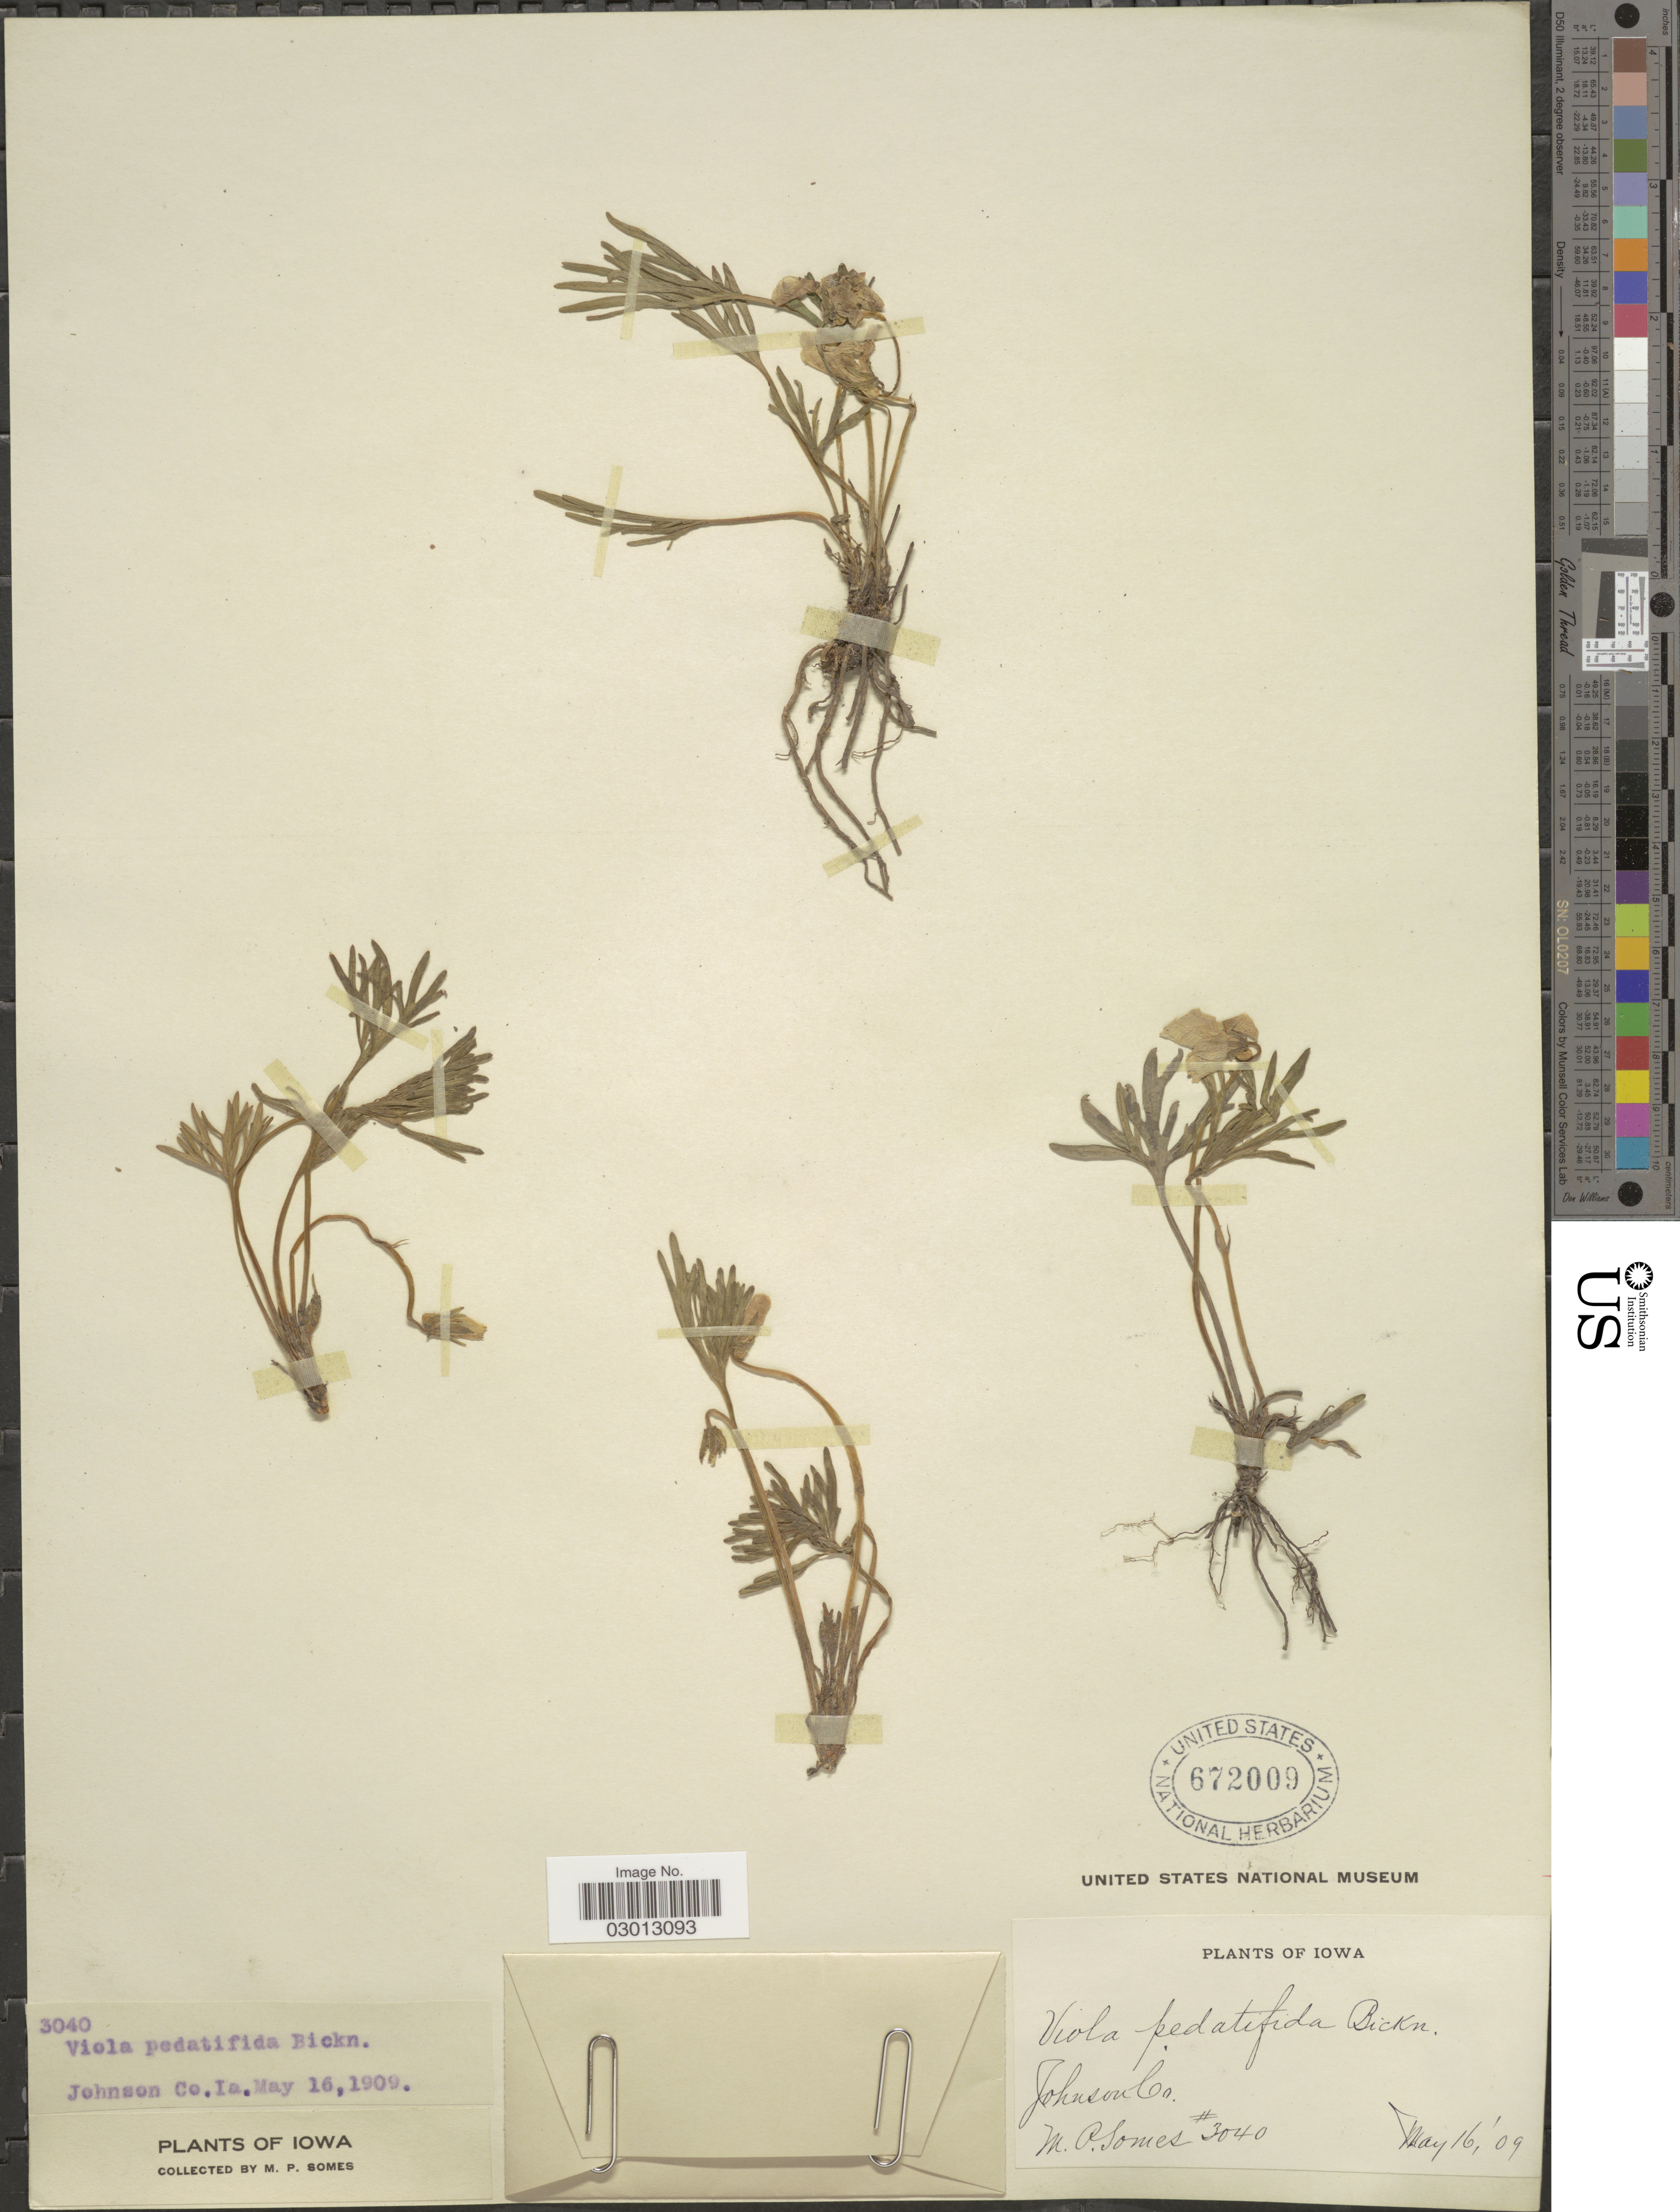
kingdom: Plantae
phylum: Tracheophyta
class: Magnoliopsida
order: Malpighiales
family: Violaceae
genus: Viola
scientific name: Viola pedatifida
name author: G. Don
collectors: M. Somes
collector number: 3040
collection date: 1909-05-16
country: United States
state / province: Iowa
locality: Johnson Co.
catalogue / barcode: US 672009